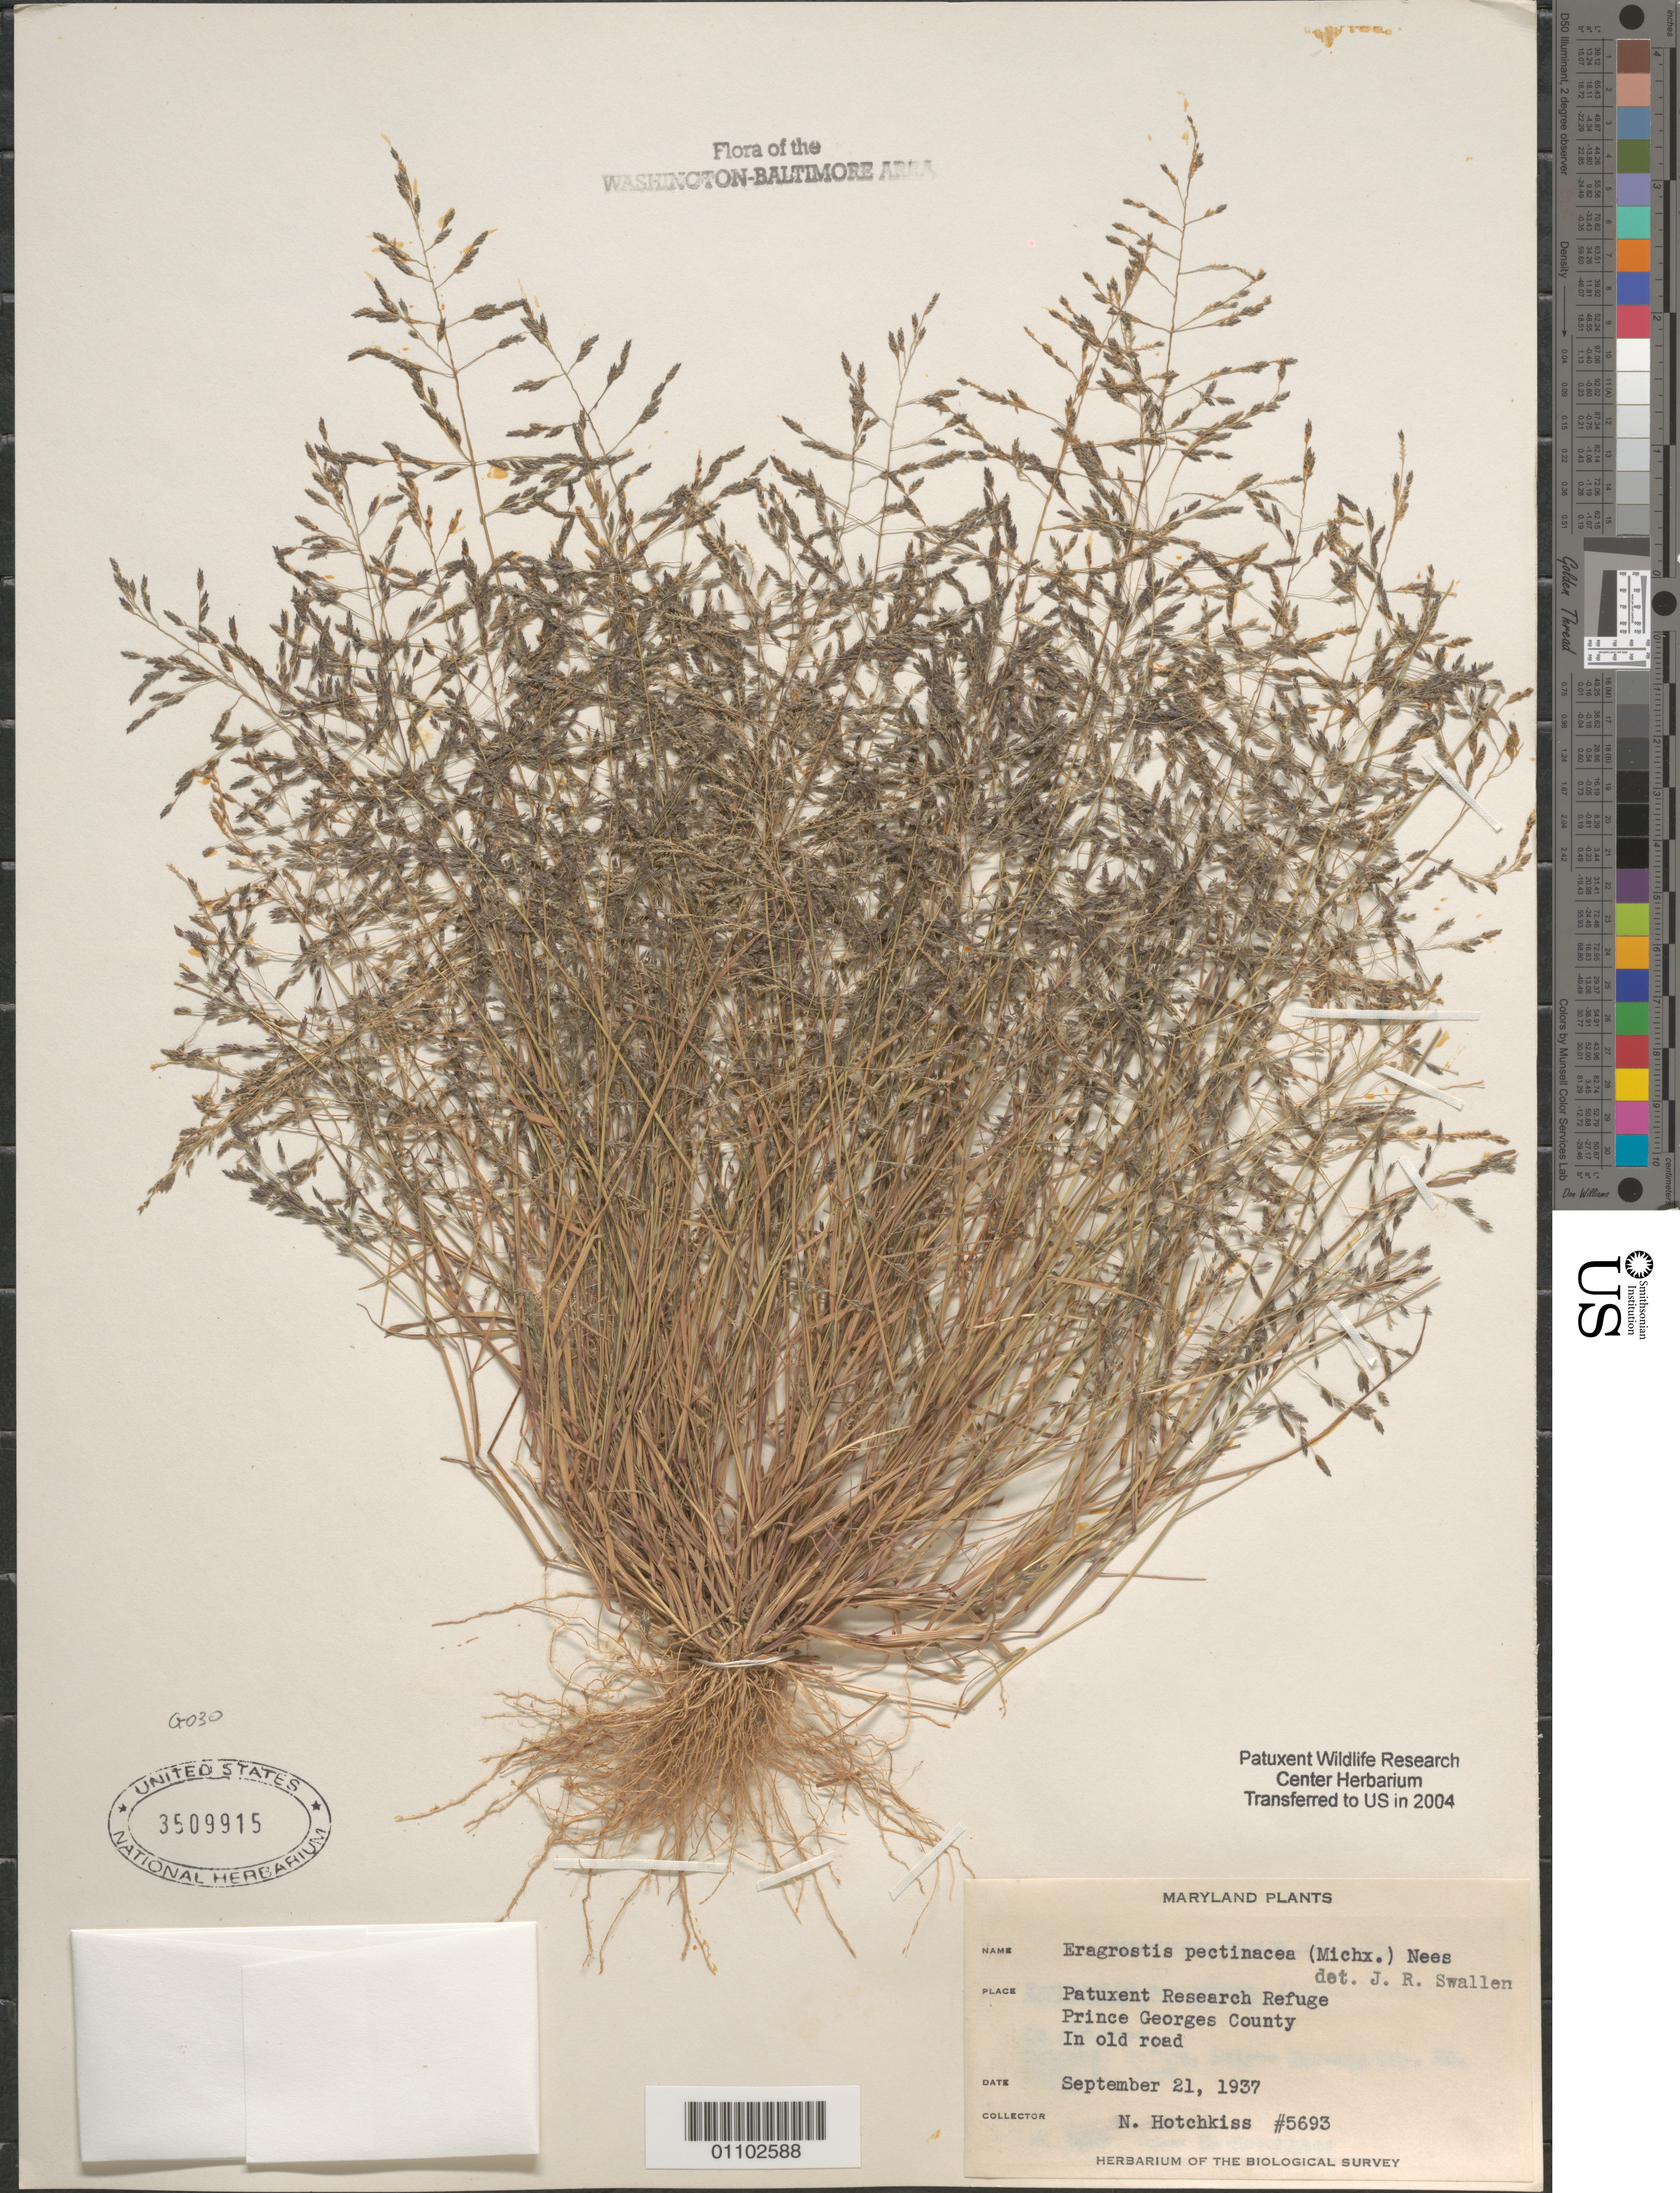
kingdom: Plantae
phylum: Tracheophyta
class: Liliopsida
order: Poales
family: Poaceae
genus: Eragrostis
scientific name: Eragrostis pectinacea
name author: (Michx.) Nees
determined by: Swallen, Jason R.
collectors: N. Hotchkiss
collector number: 5693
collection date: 1937-09-21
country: United States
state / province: Maryland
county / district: Prince George's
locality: Patuxent Research Refuge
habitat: In old road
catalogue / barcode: US 3509915